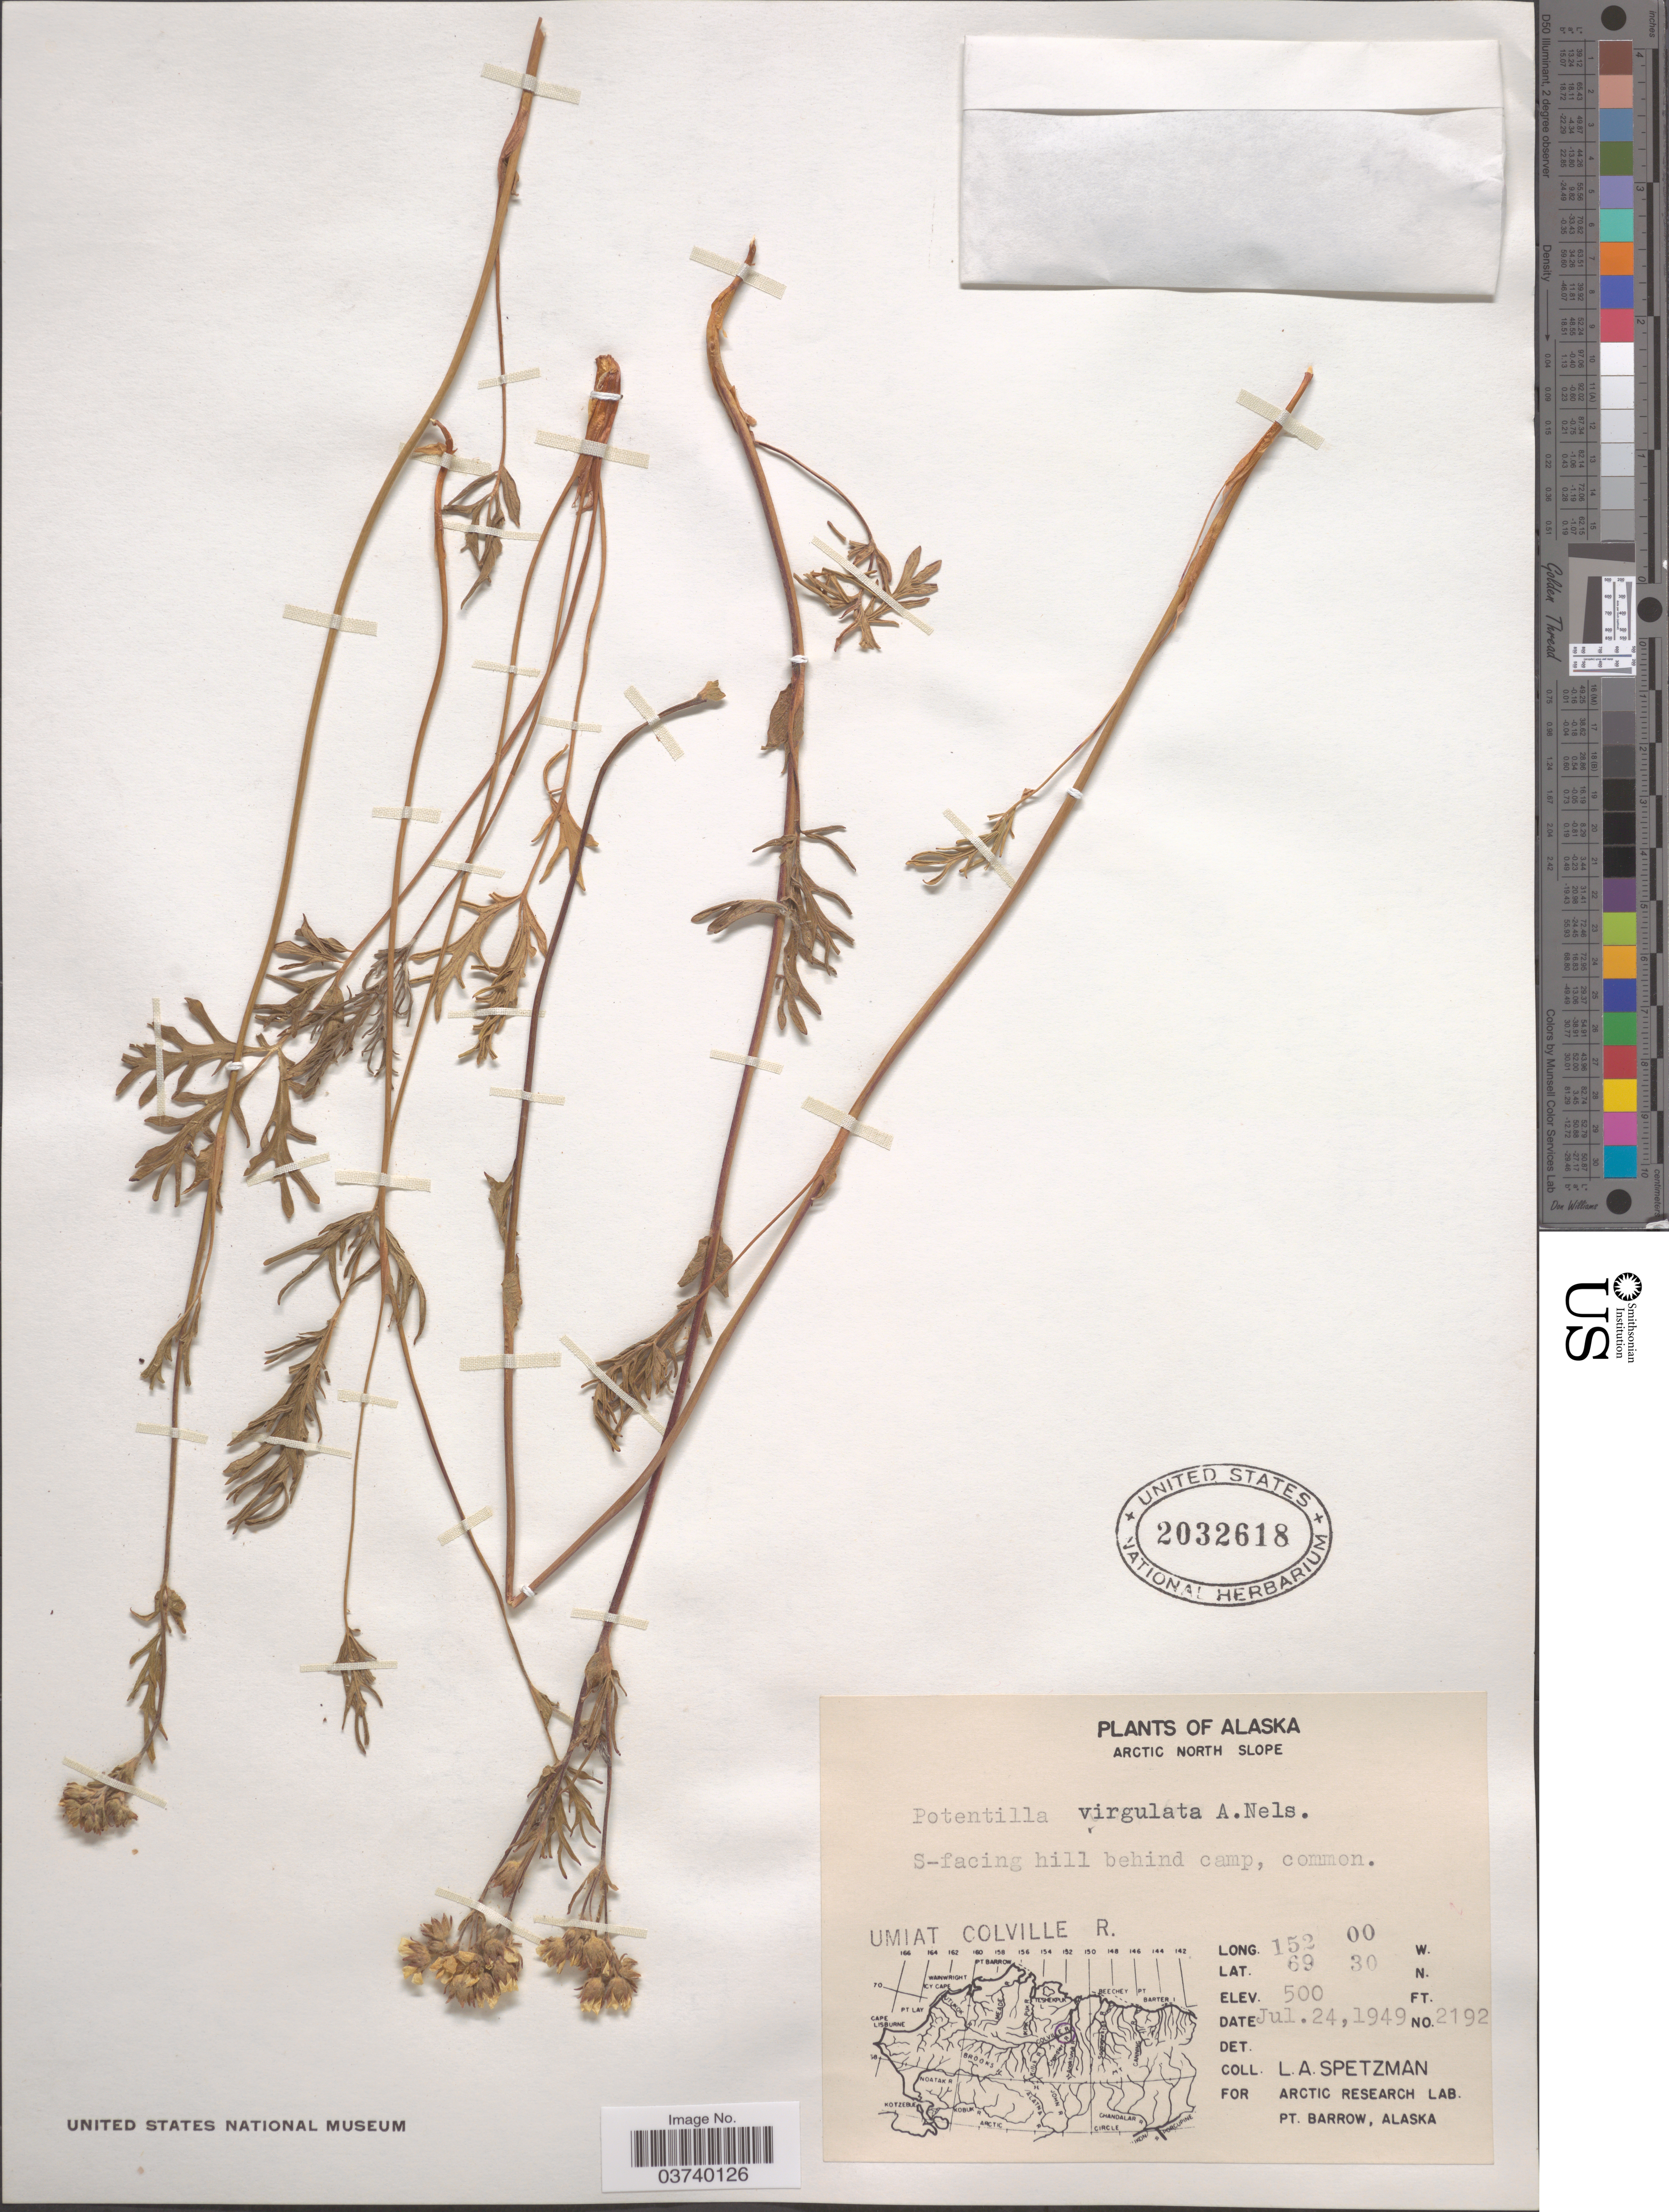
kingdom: Plantae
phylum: Tracheophyta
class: Magnoliopsida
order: Rosales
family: Rosaceae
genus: Potentilla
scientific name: Potentilla litoralis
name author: Rydb.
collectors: L. Spetzman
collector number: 2192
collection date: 1949-07-24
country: United States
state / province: Alaska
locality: Arctic North Slope. S-facing hill behind camp. Umiat Colville R.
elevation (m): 152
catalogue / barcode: US 2032618